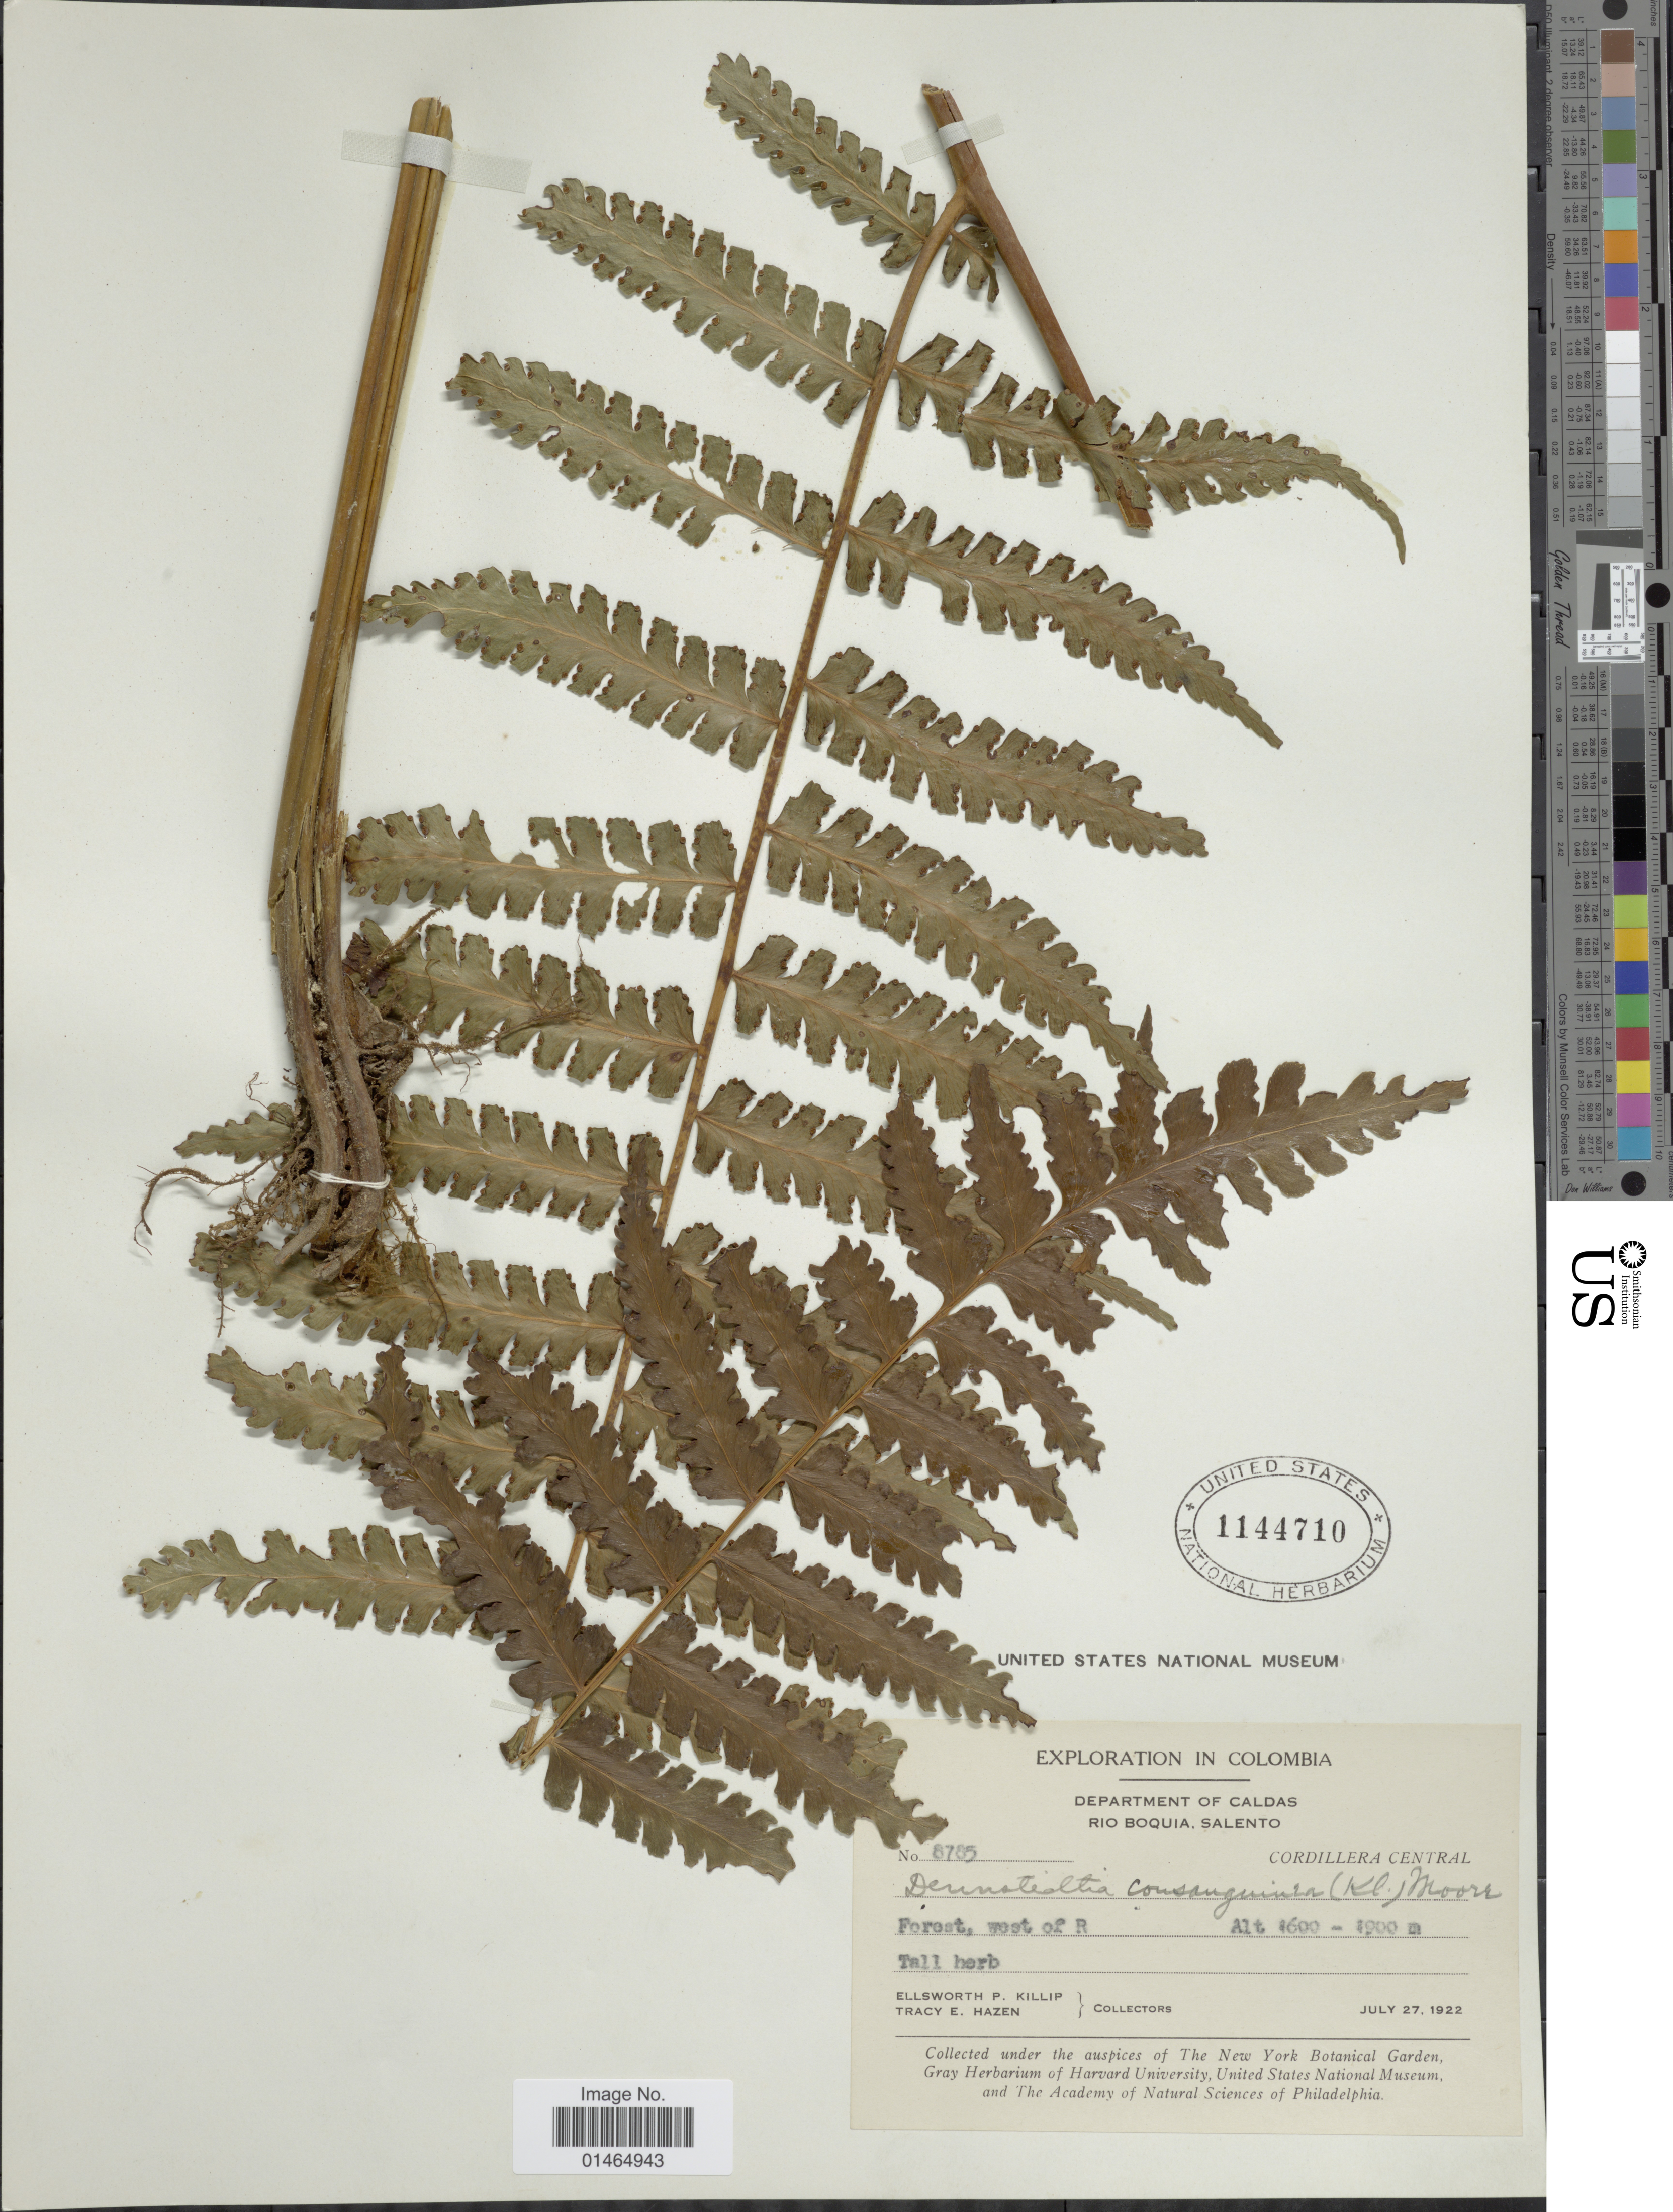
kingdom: Plantae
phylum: Tracheophyta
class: Polypodiopsida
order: Polypodiales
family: Dennstaedtiaceae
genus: Dennstaedtia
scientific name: Dennstaedtia obtusifolia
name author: (Willd.) T. Moore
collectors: E. P. Killip & T. E. Hazen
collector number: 8785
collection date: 1922-07-27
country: Colombia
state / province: Caldas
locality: Rio Boquia, Salento. Forest, west of R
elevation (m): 1600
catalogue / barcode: US 1144710